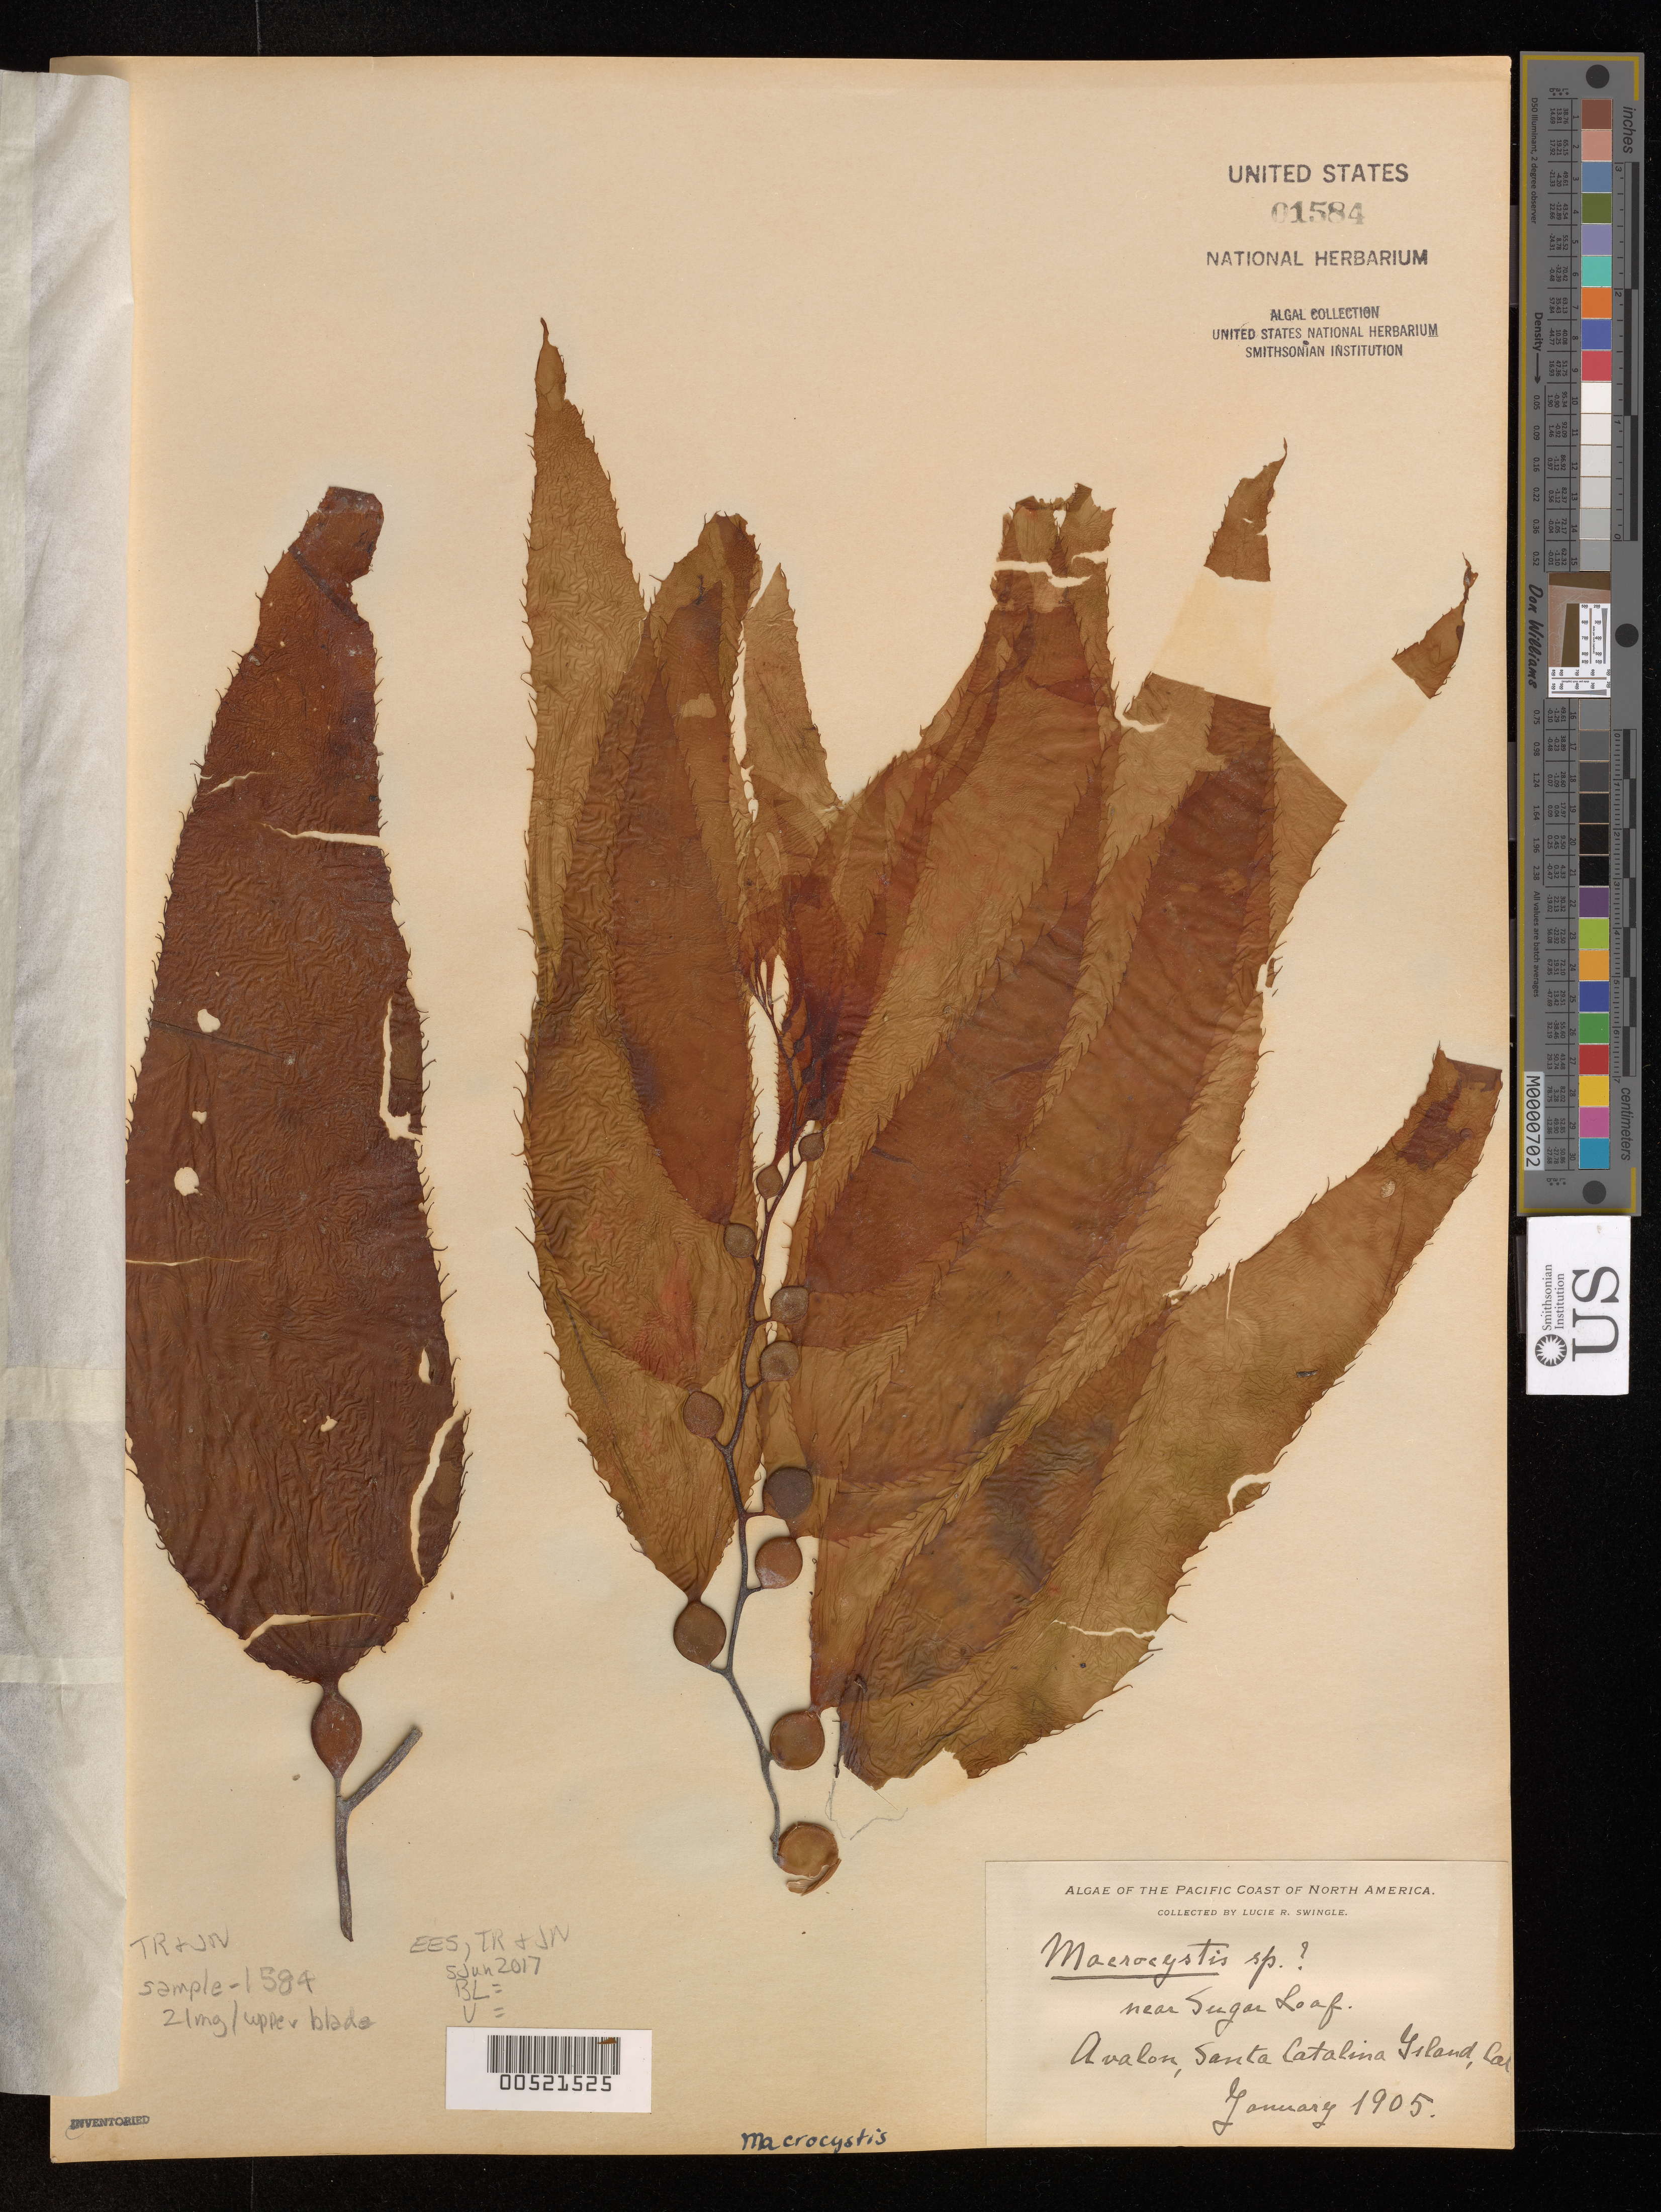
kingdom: Chromista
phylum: Ochrophyta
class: Phaeophyceae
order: Laminariales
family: Laminariaceae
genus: Macrocystis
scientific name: Macrocystis sp.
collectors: L. Swingle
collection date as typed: Jan 1905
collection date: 1905-01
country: United States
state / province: California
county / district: Los Angeles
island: Santa Catalina Island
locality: Avalon, near Sugar Loaf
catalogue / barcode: US 1584